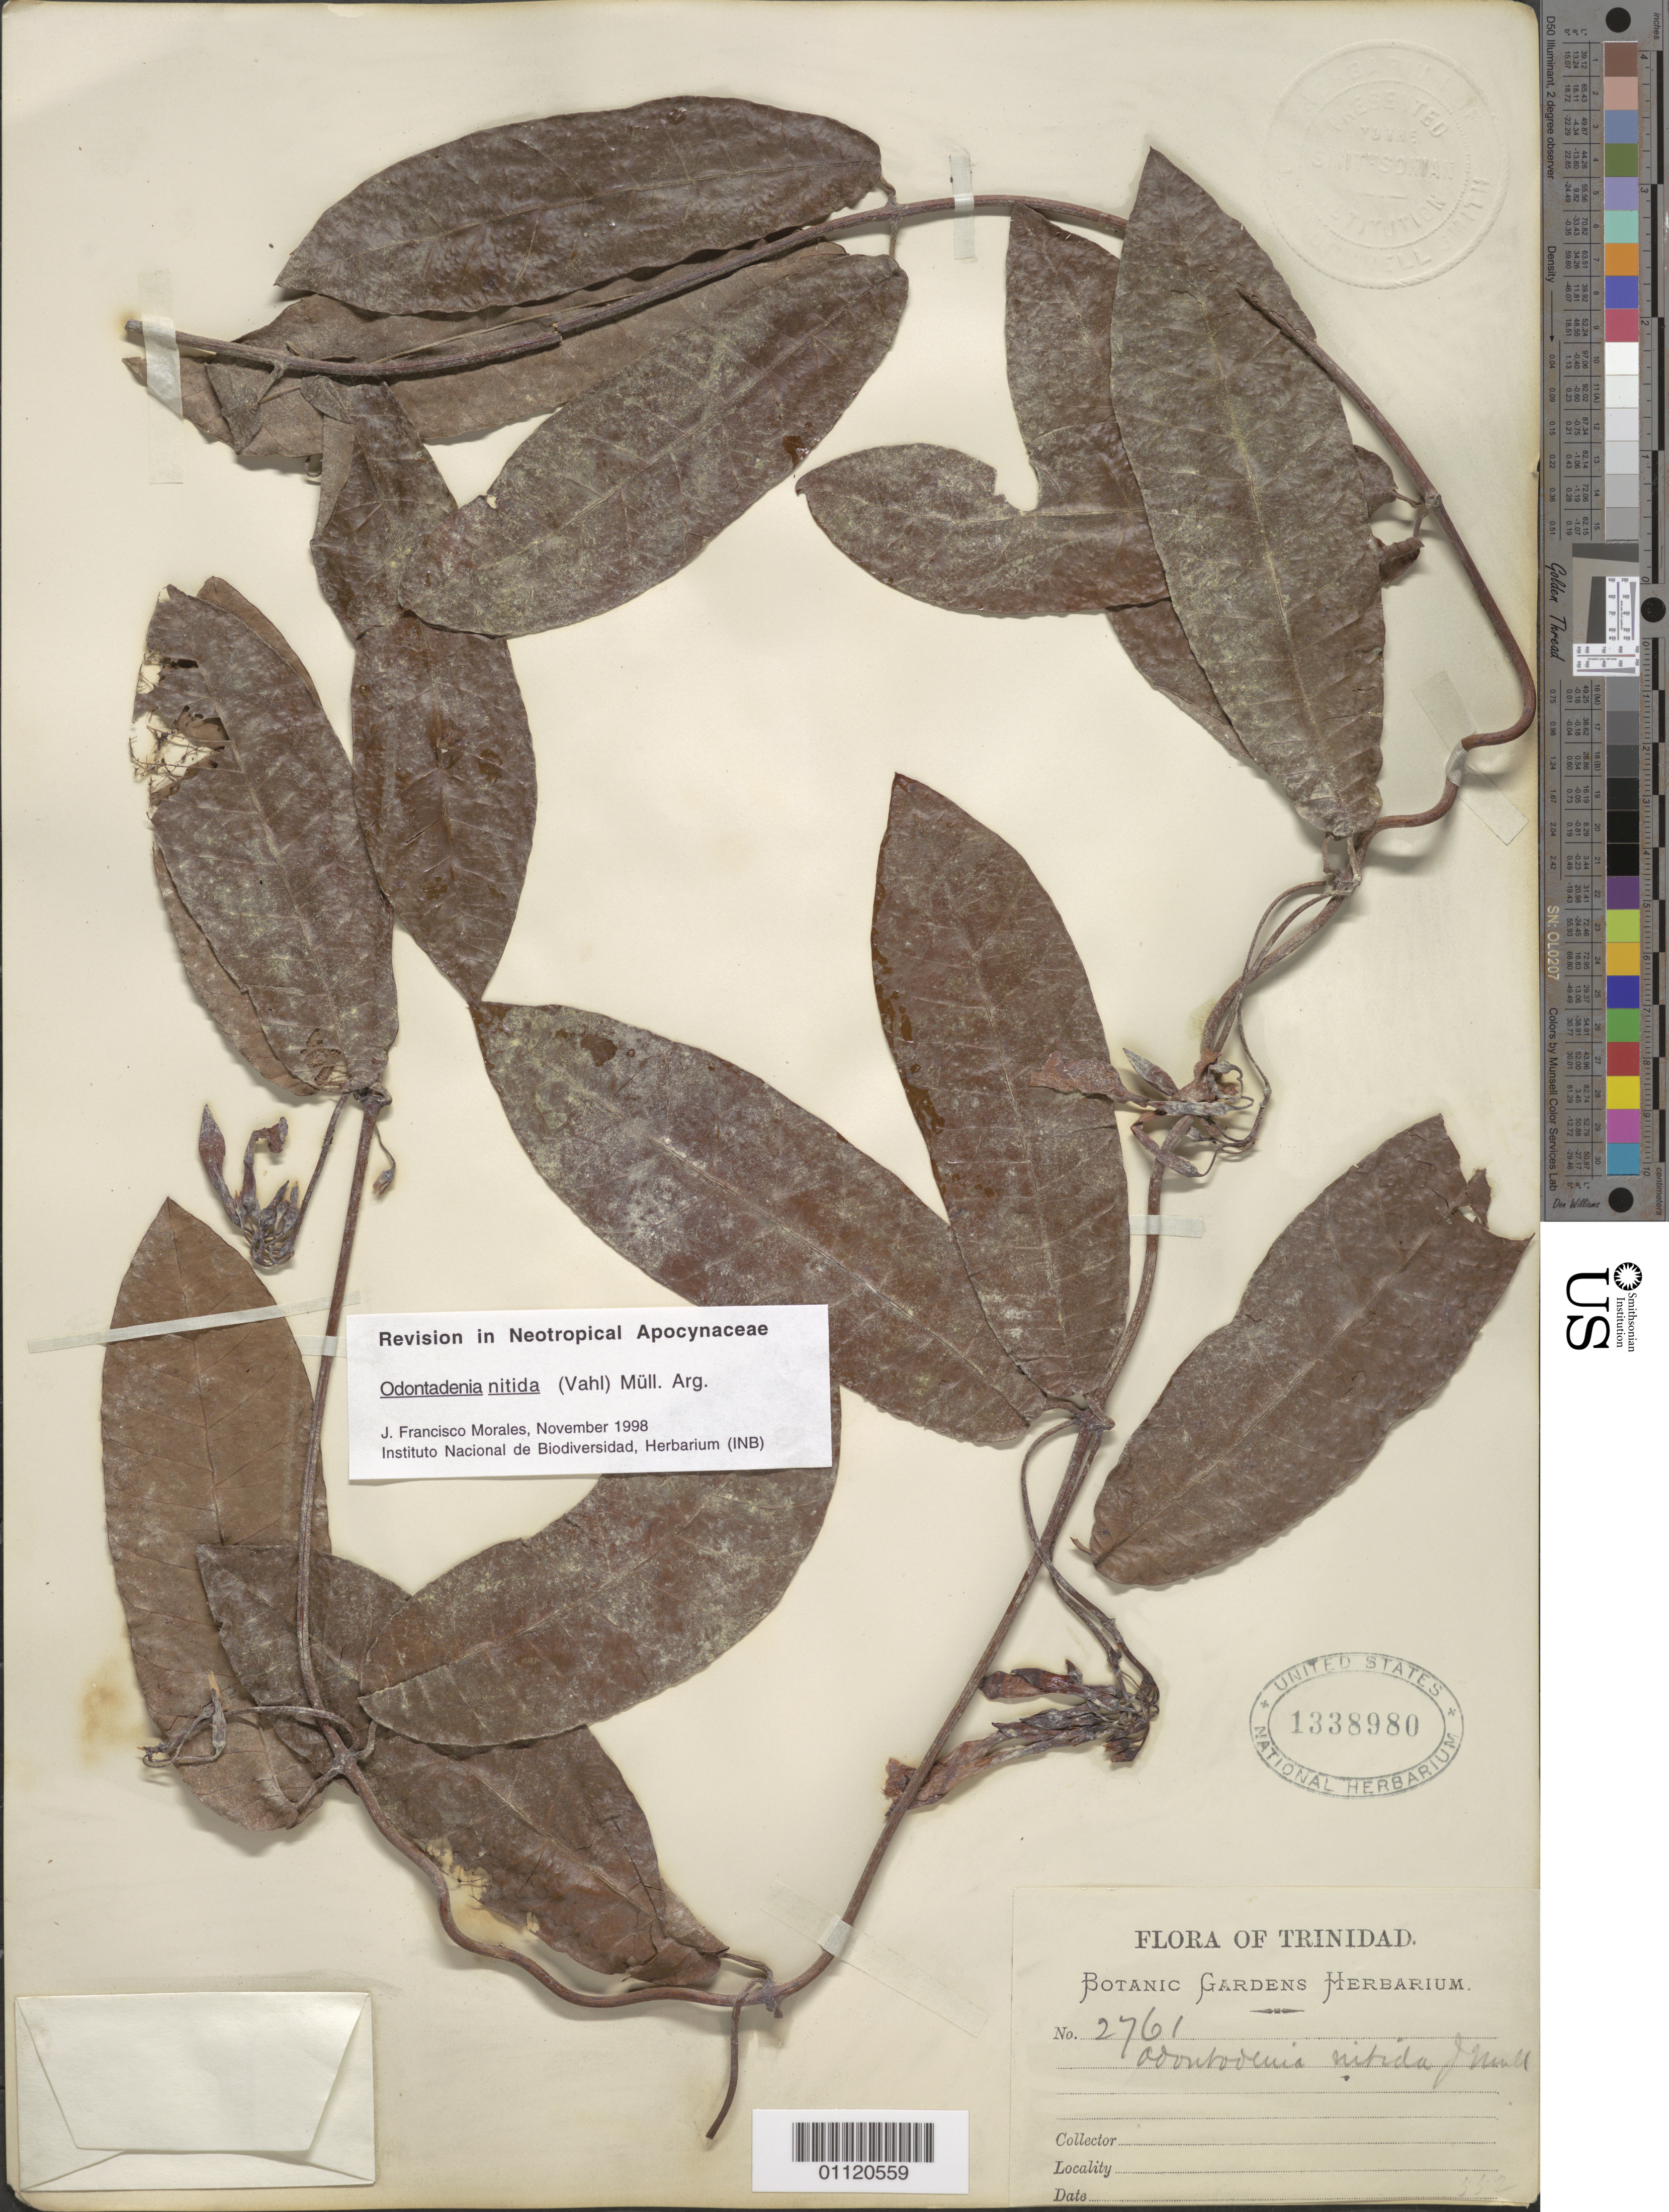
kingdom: Plantae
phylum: Tracheophyta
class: Magnoliopsida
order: Gentianales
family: Apocynaceae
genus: Odontadenia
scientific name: Odontadenia nitida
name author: (Vahl) Müll. Arg.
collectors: Botanic Gardens Herbarium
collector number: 2761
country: Trinidad and Tobago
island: Trinidad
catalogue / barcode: US 1338980